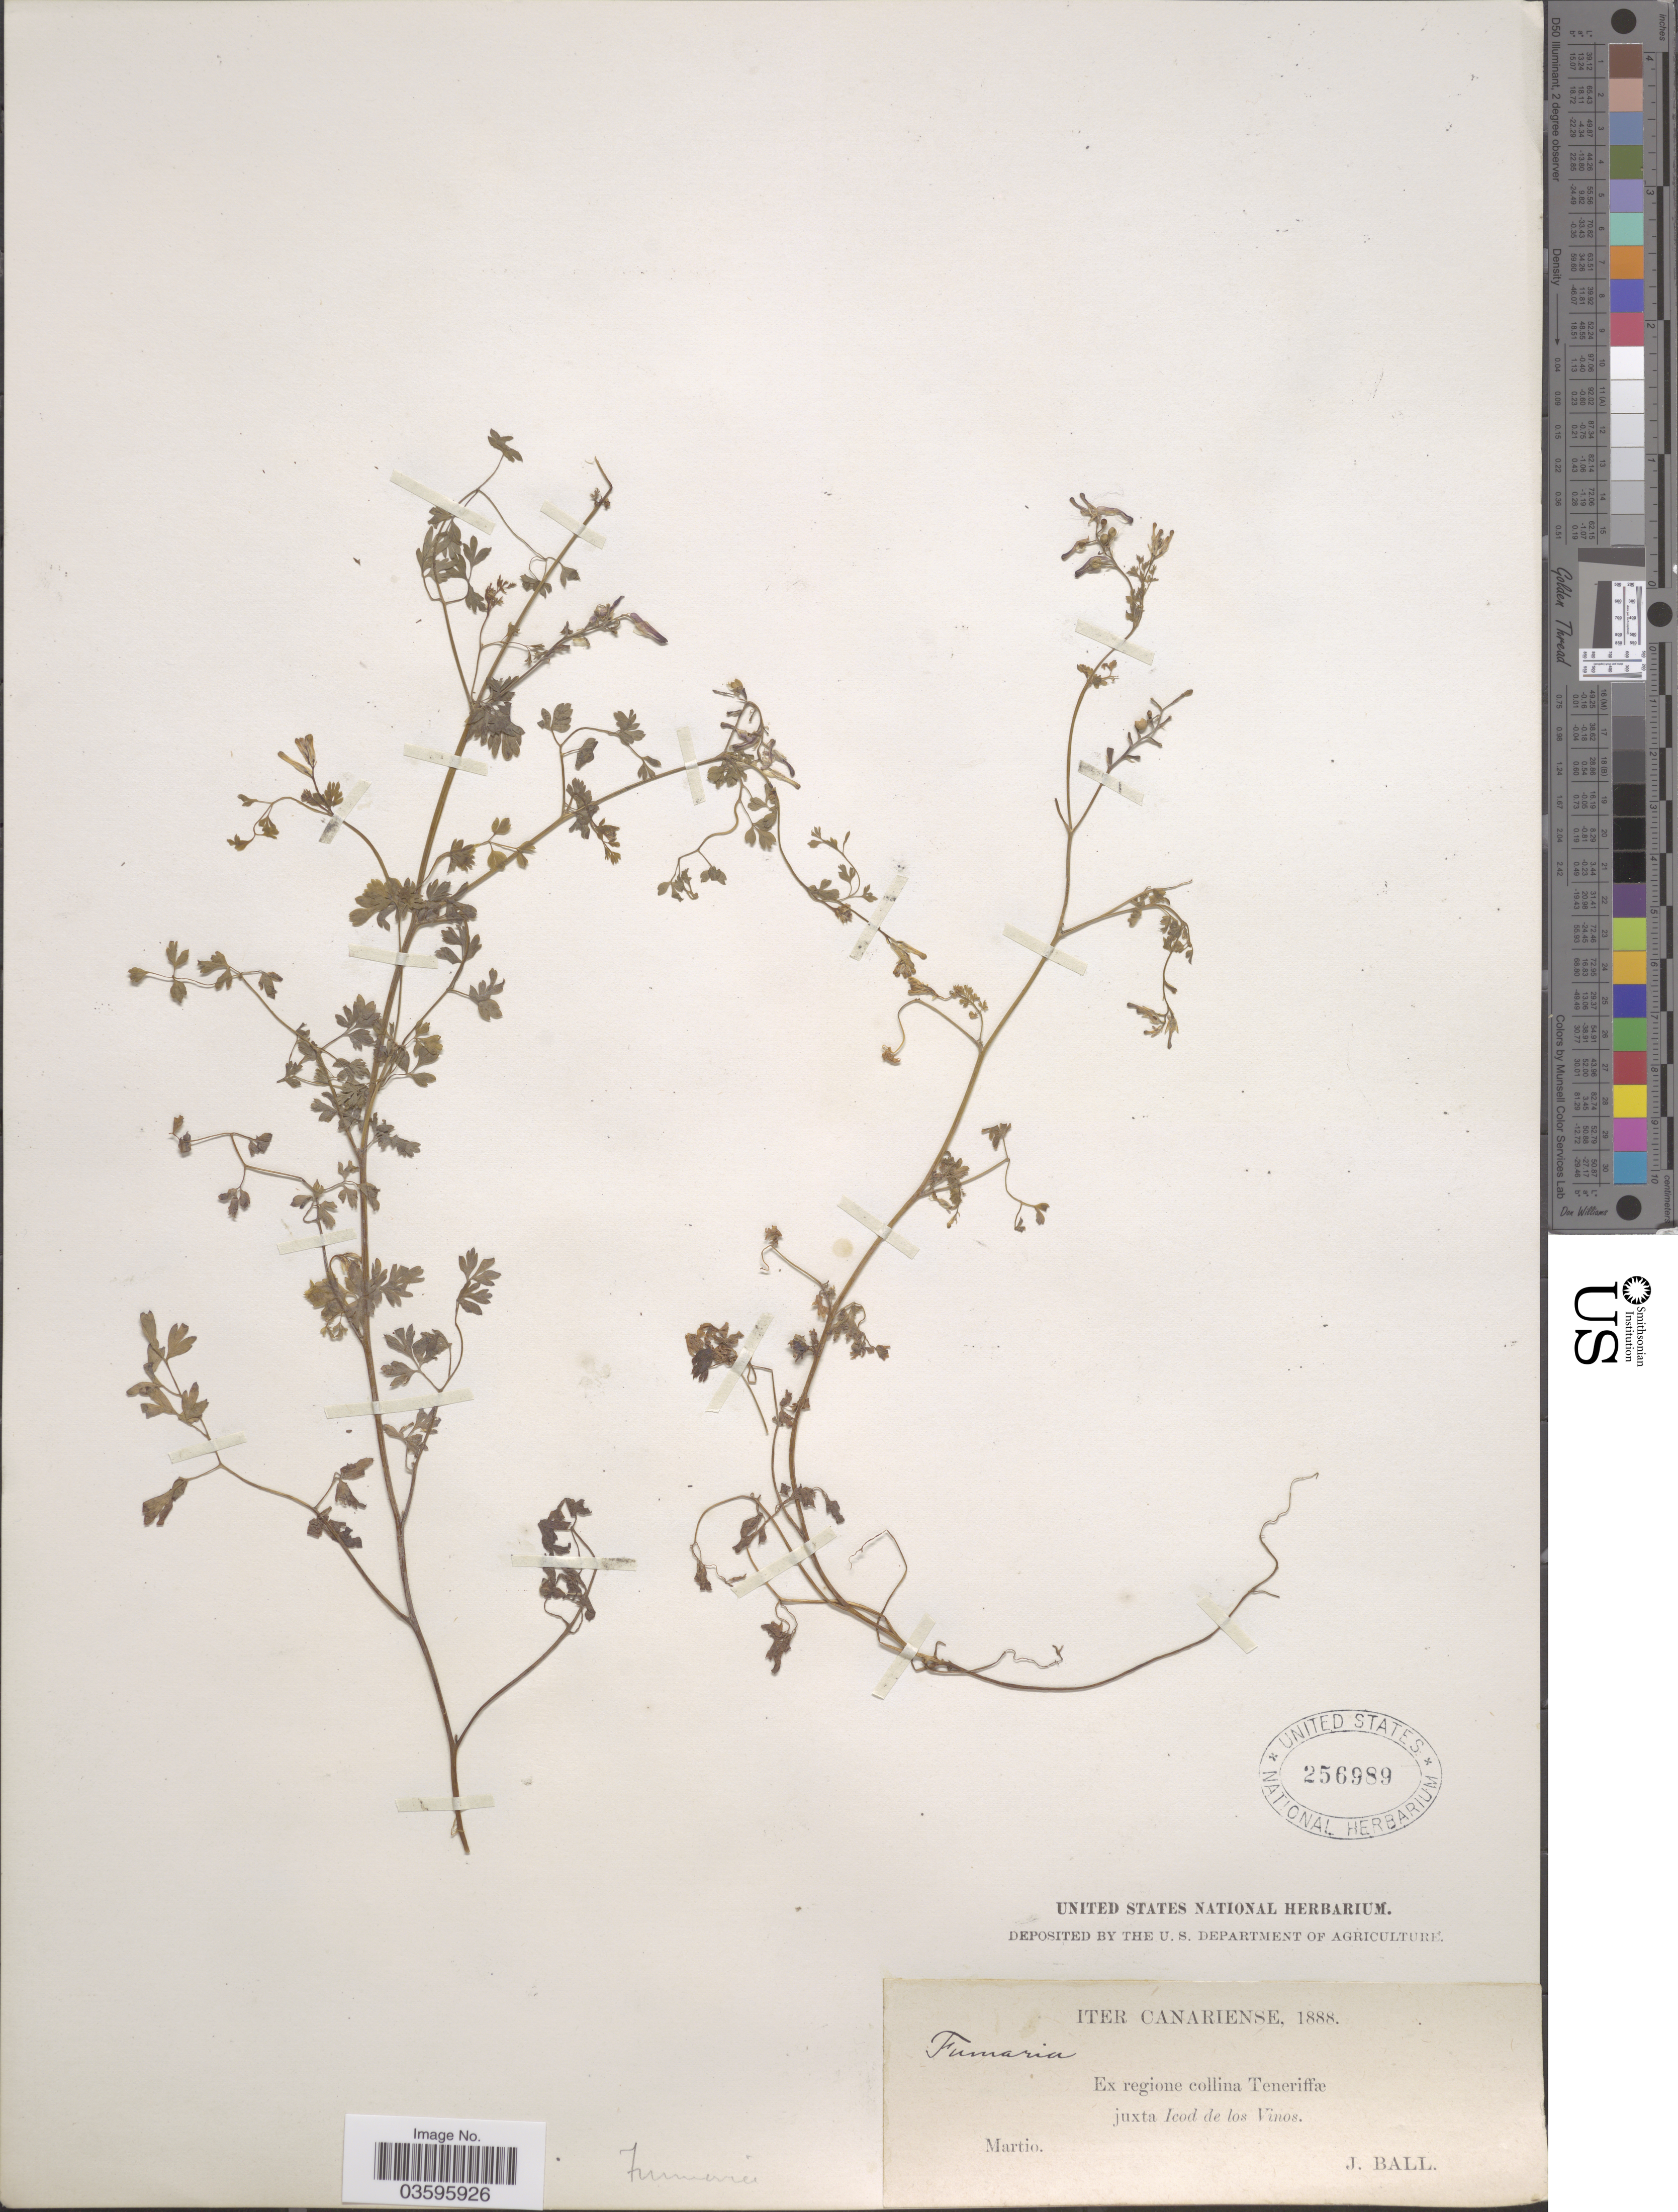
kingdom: Plantae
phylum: Tracheophyta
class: Magnoliopsida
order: Ranunculales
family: Papaveraceae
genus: Fumaria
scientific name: Fumaria sp.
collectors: J. Ball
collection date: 1888-03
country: Spain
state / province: Canarias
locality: Iter Canariense. Ex regione collina Teneriffæ juxta Icod de los Vinos.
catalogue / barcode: US 256989